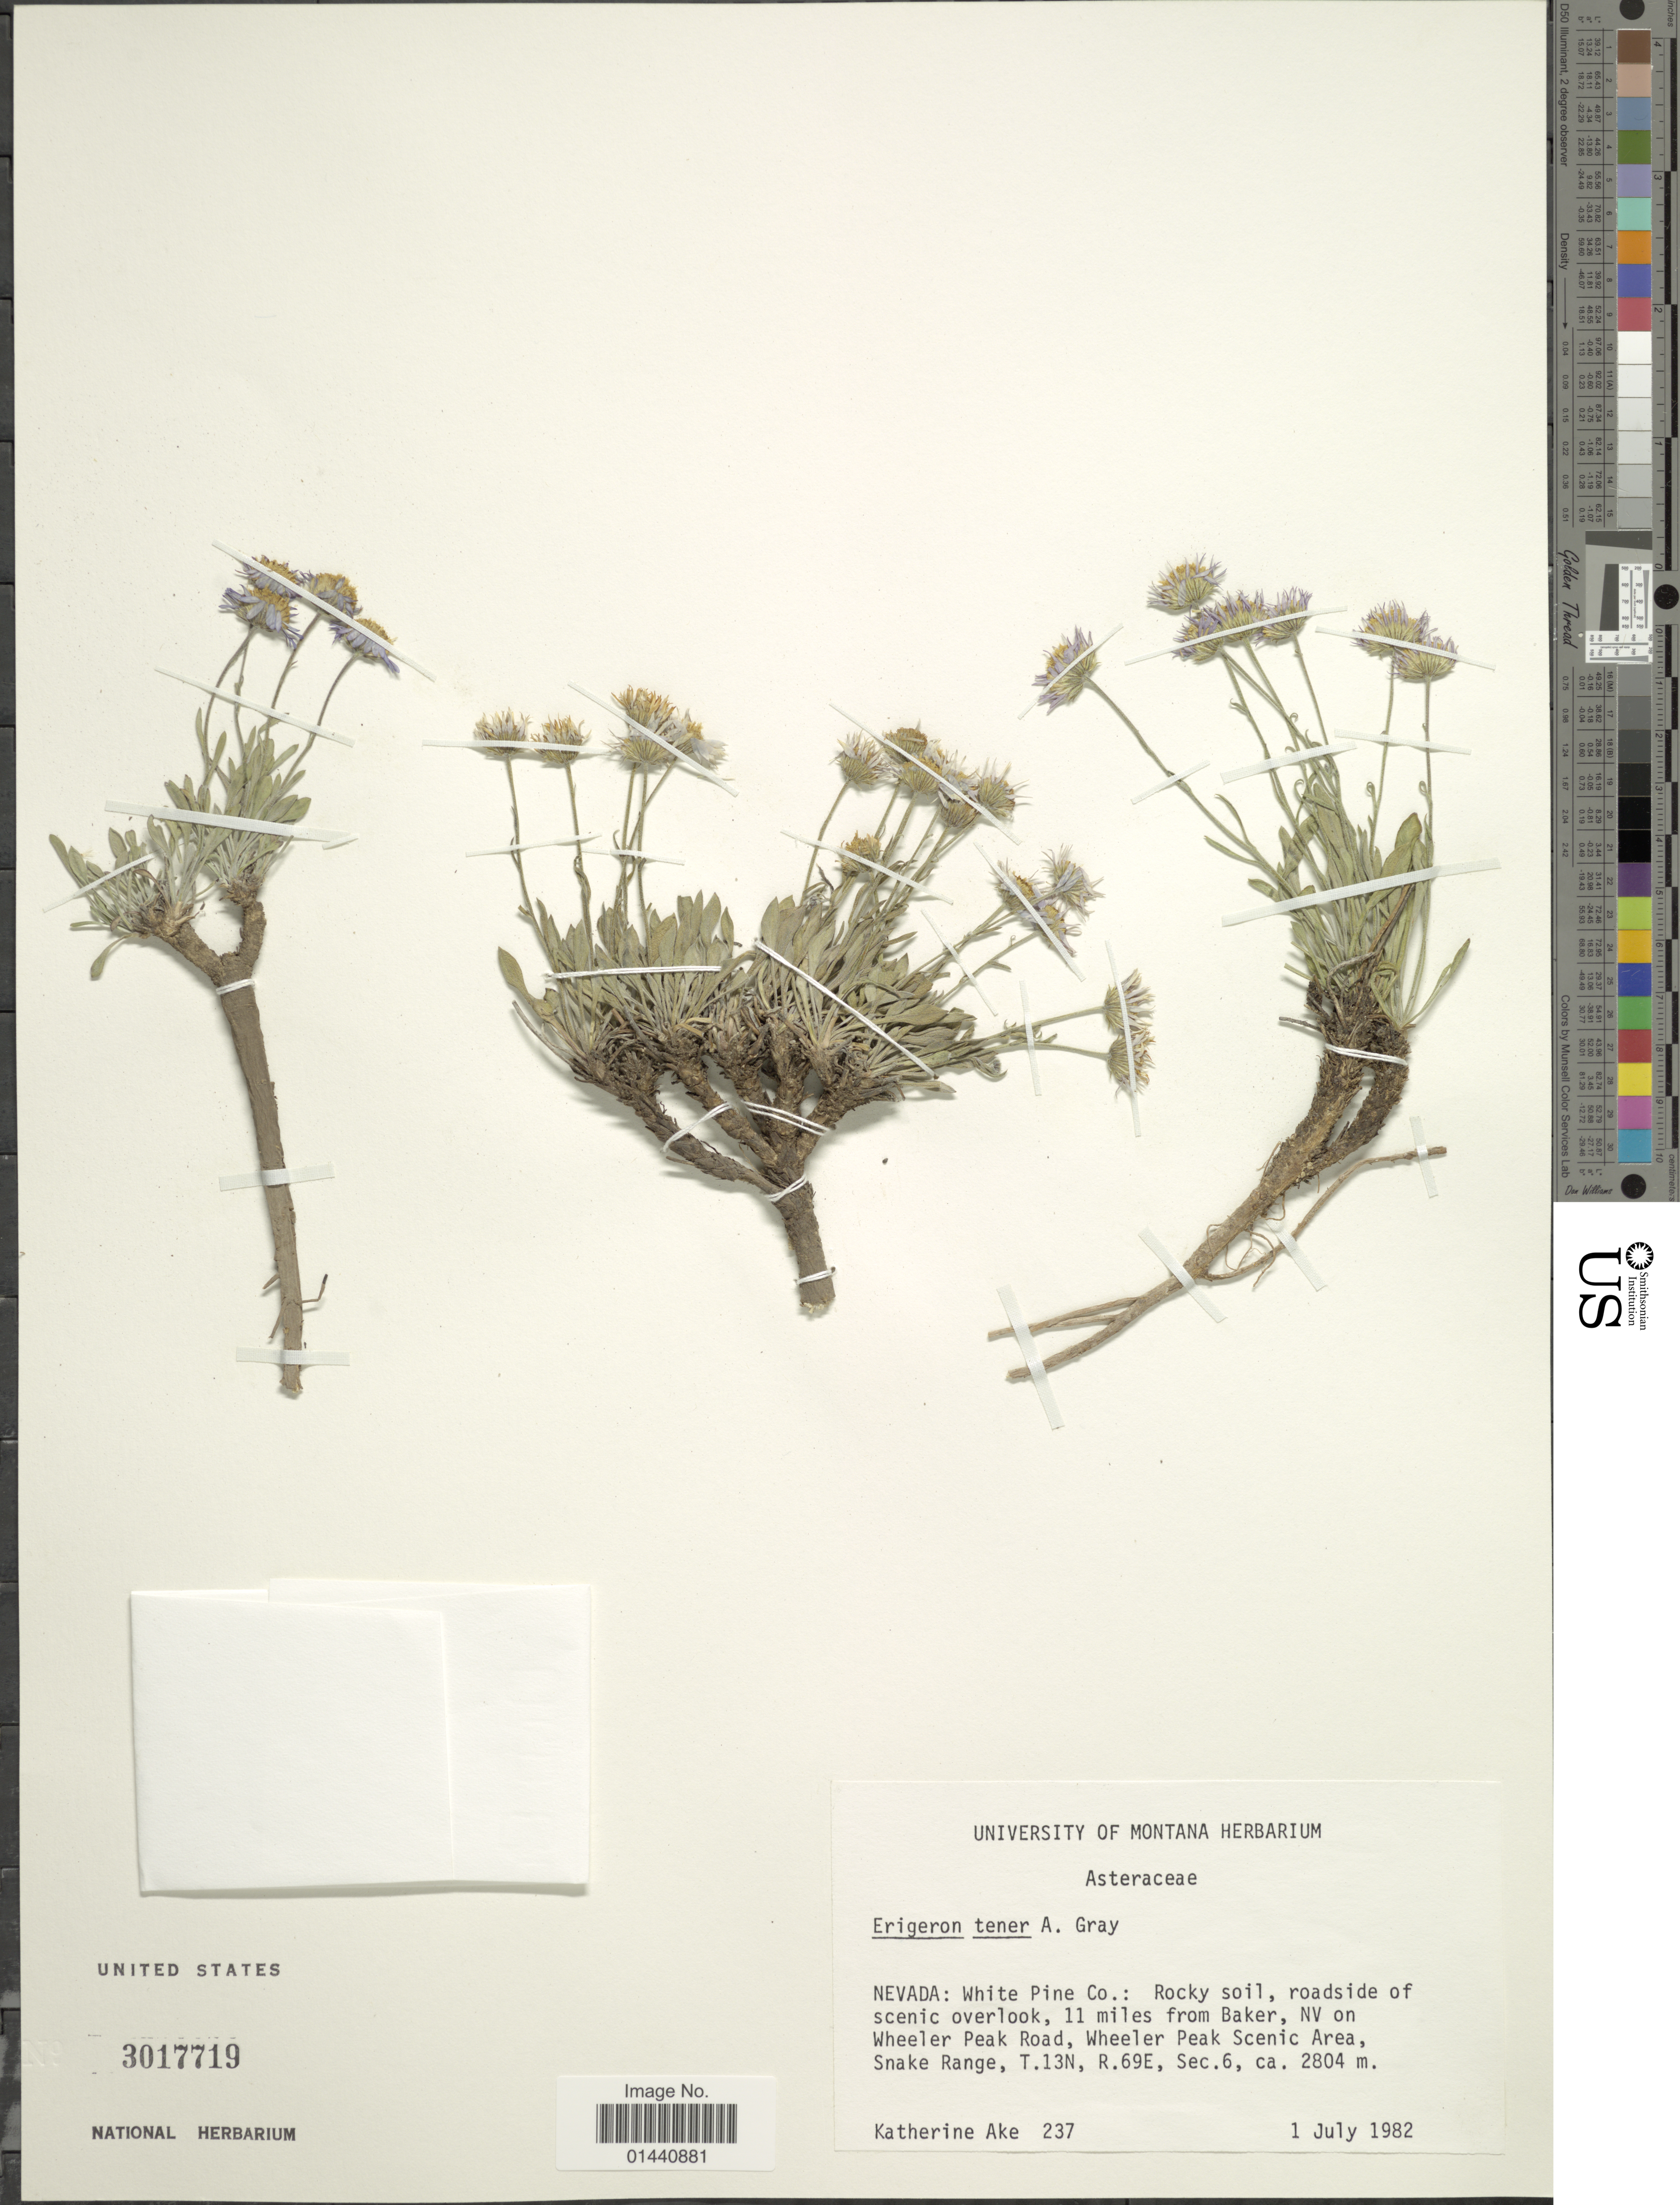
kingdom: Plantae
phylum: Tracheophyta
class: Magnoliopsida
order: Asterales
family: Asteraceae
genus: Erigeron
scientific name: Erigeron tener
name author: A. Gray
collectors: K. Ake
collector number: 237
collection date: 1982-07-01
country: United States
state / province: Nevada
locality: White Pine Co.: Roadside of scenic overlook, 11 miles from Baker, NV on Wheeler Peak Road, Wheeler Peak Scenic Area, Snake Range, T.13N, R.69E, Sec.6.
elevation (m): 2804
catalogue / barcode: US 3017719